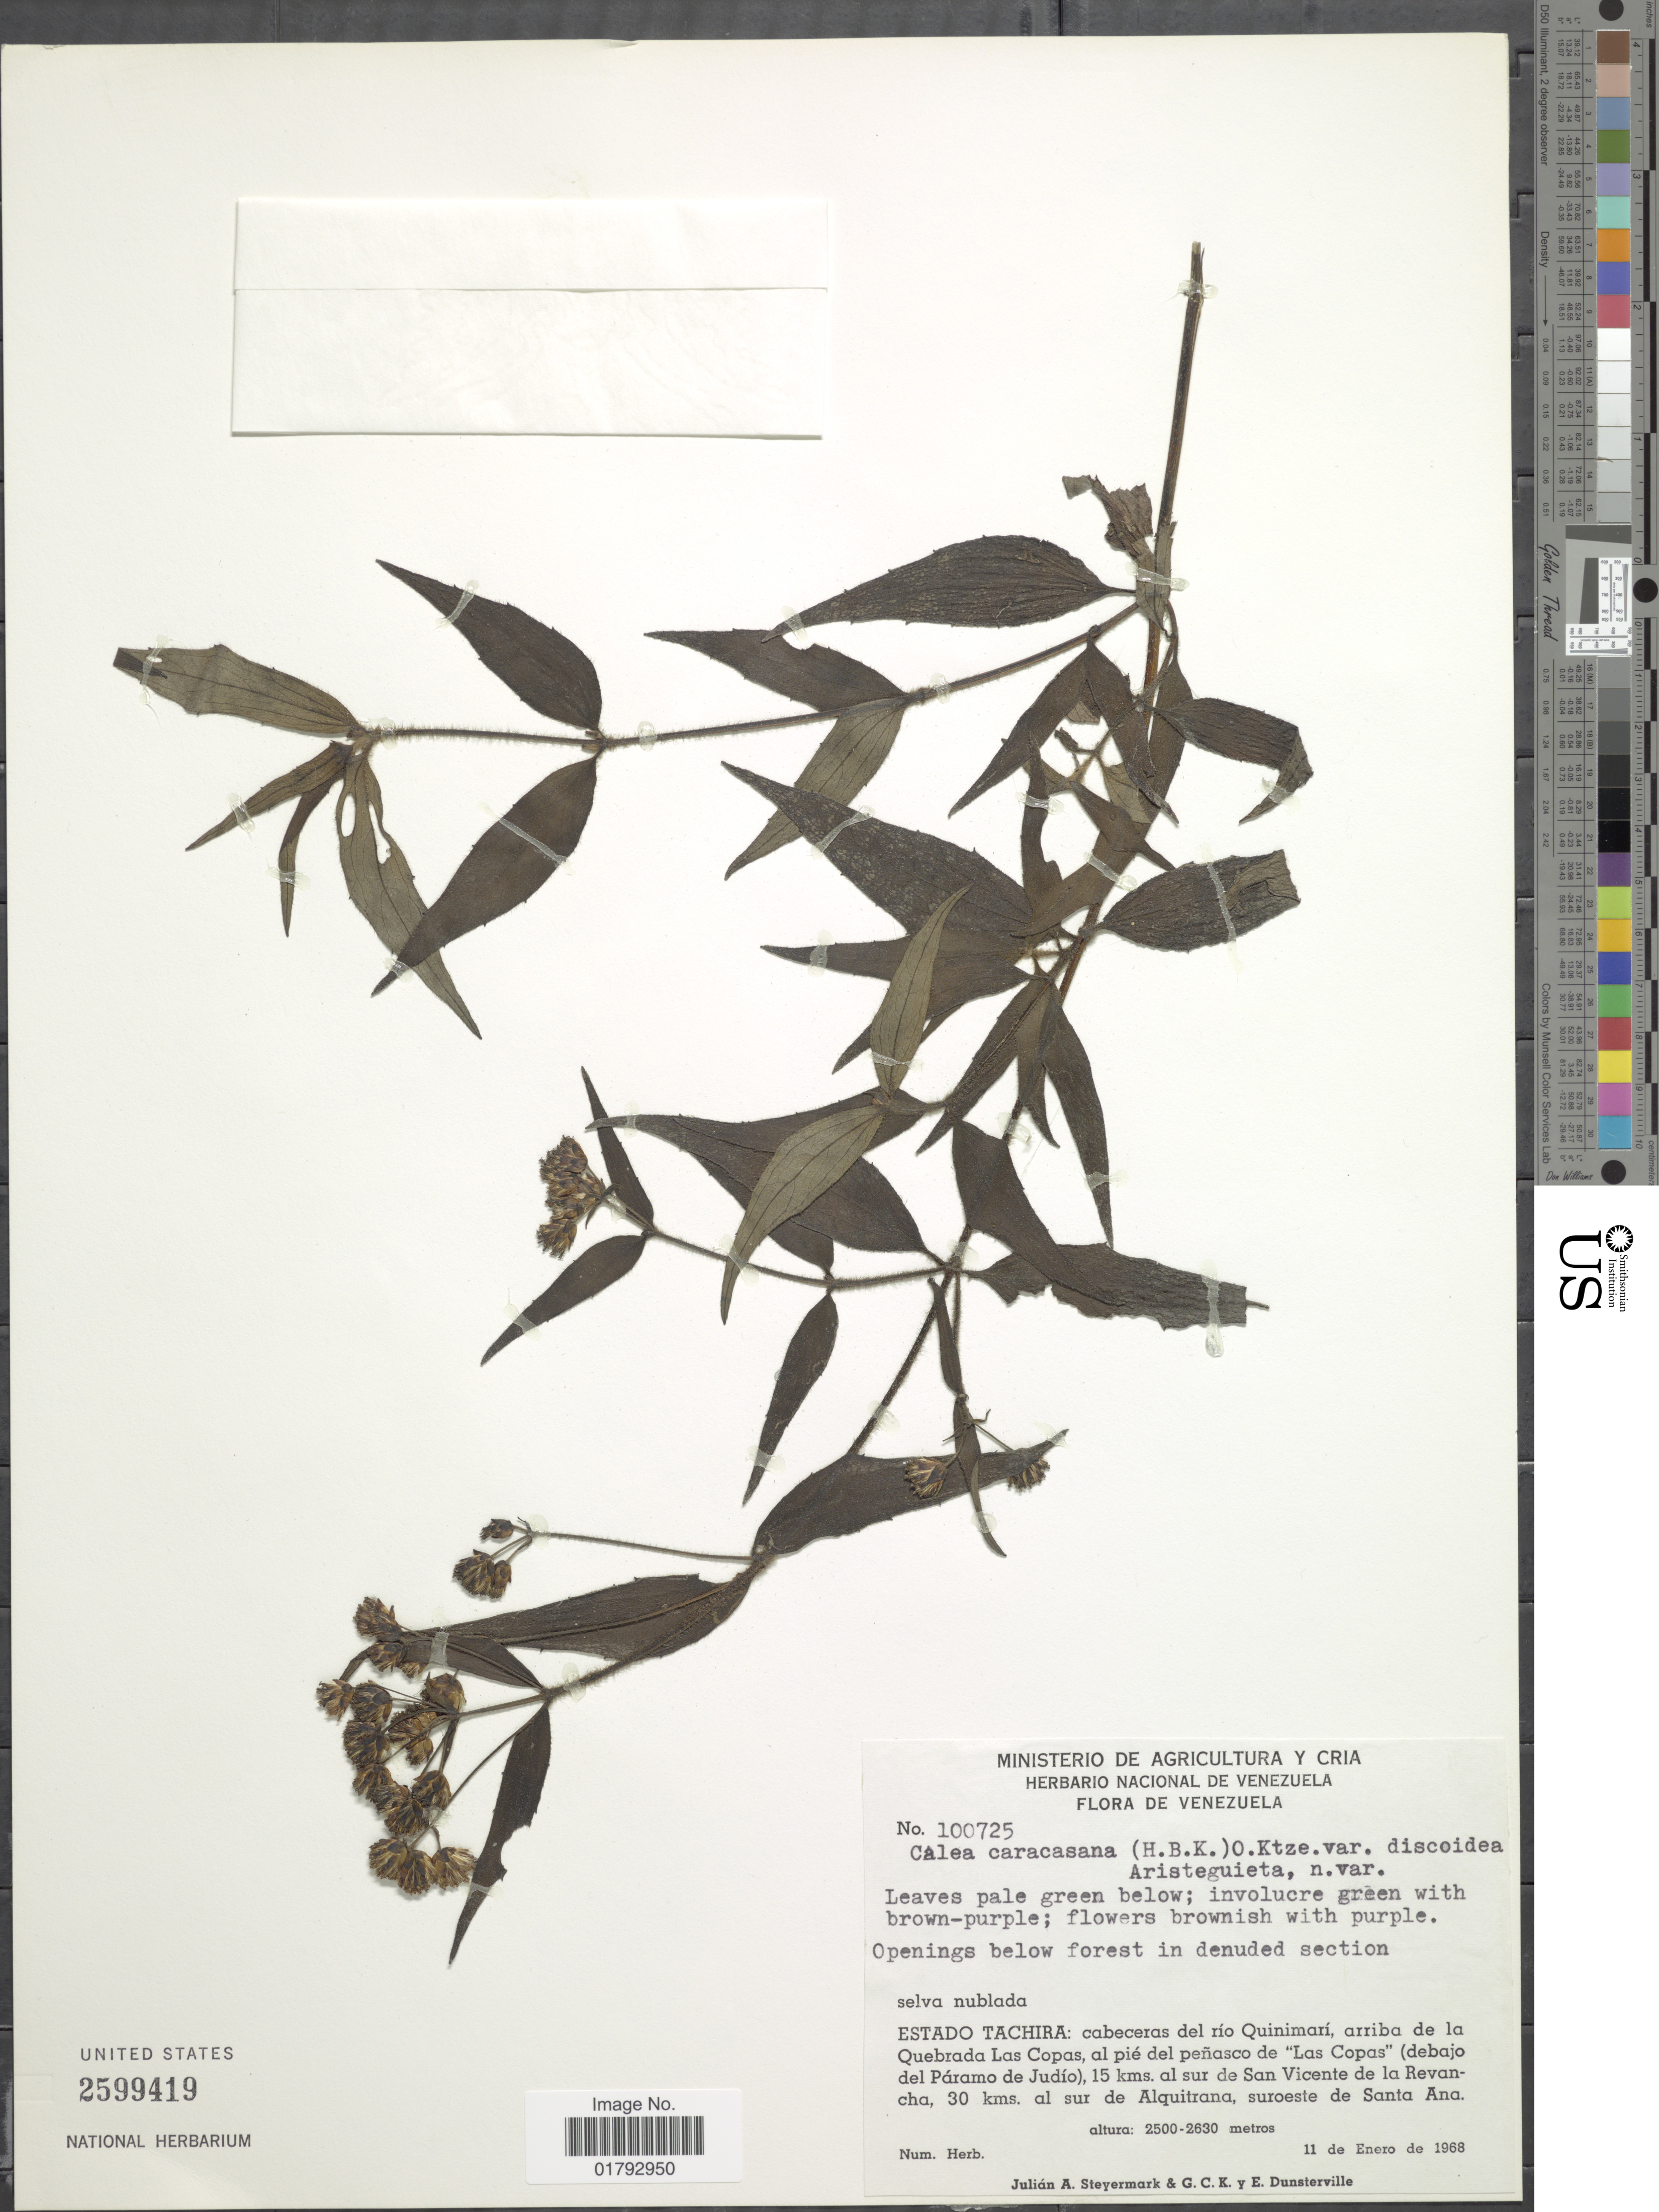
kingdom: Plantae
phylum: Tracheophyta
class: Magnoliopsida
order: Asterales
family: Asteraceae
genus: Alloispermum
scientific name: Alloispermum caracasanum var. discoidea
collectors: J. Steyermark & G. C. K. Dunsterville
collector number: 100725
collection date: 1968-01-11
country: Venezuela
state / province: Tachira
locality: Estado Tachira: cabeceras del rio Quinimari, arriba de la Quebrada Las Copas, al pie del Penasco de "Las Copas"(debajo del Paramo de Judio), 15 kms al sur de San Vicente de la Revancha, 30 kms. al sur de Alquitrana, suroeste de Santa Ana.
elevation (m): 2500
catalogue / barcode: US 2599419